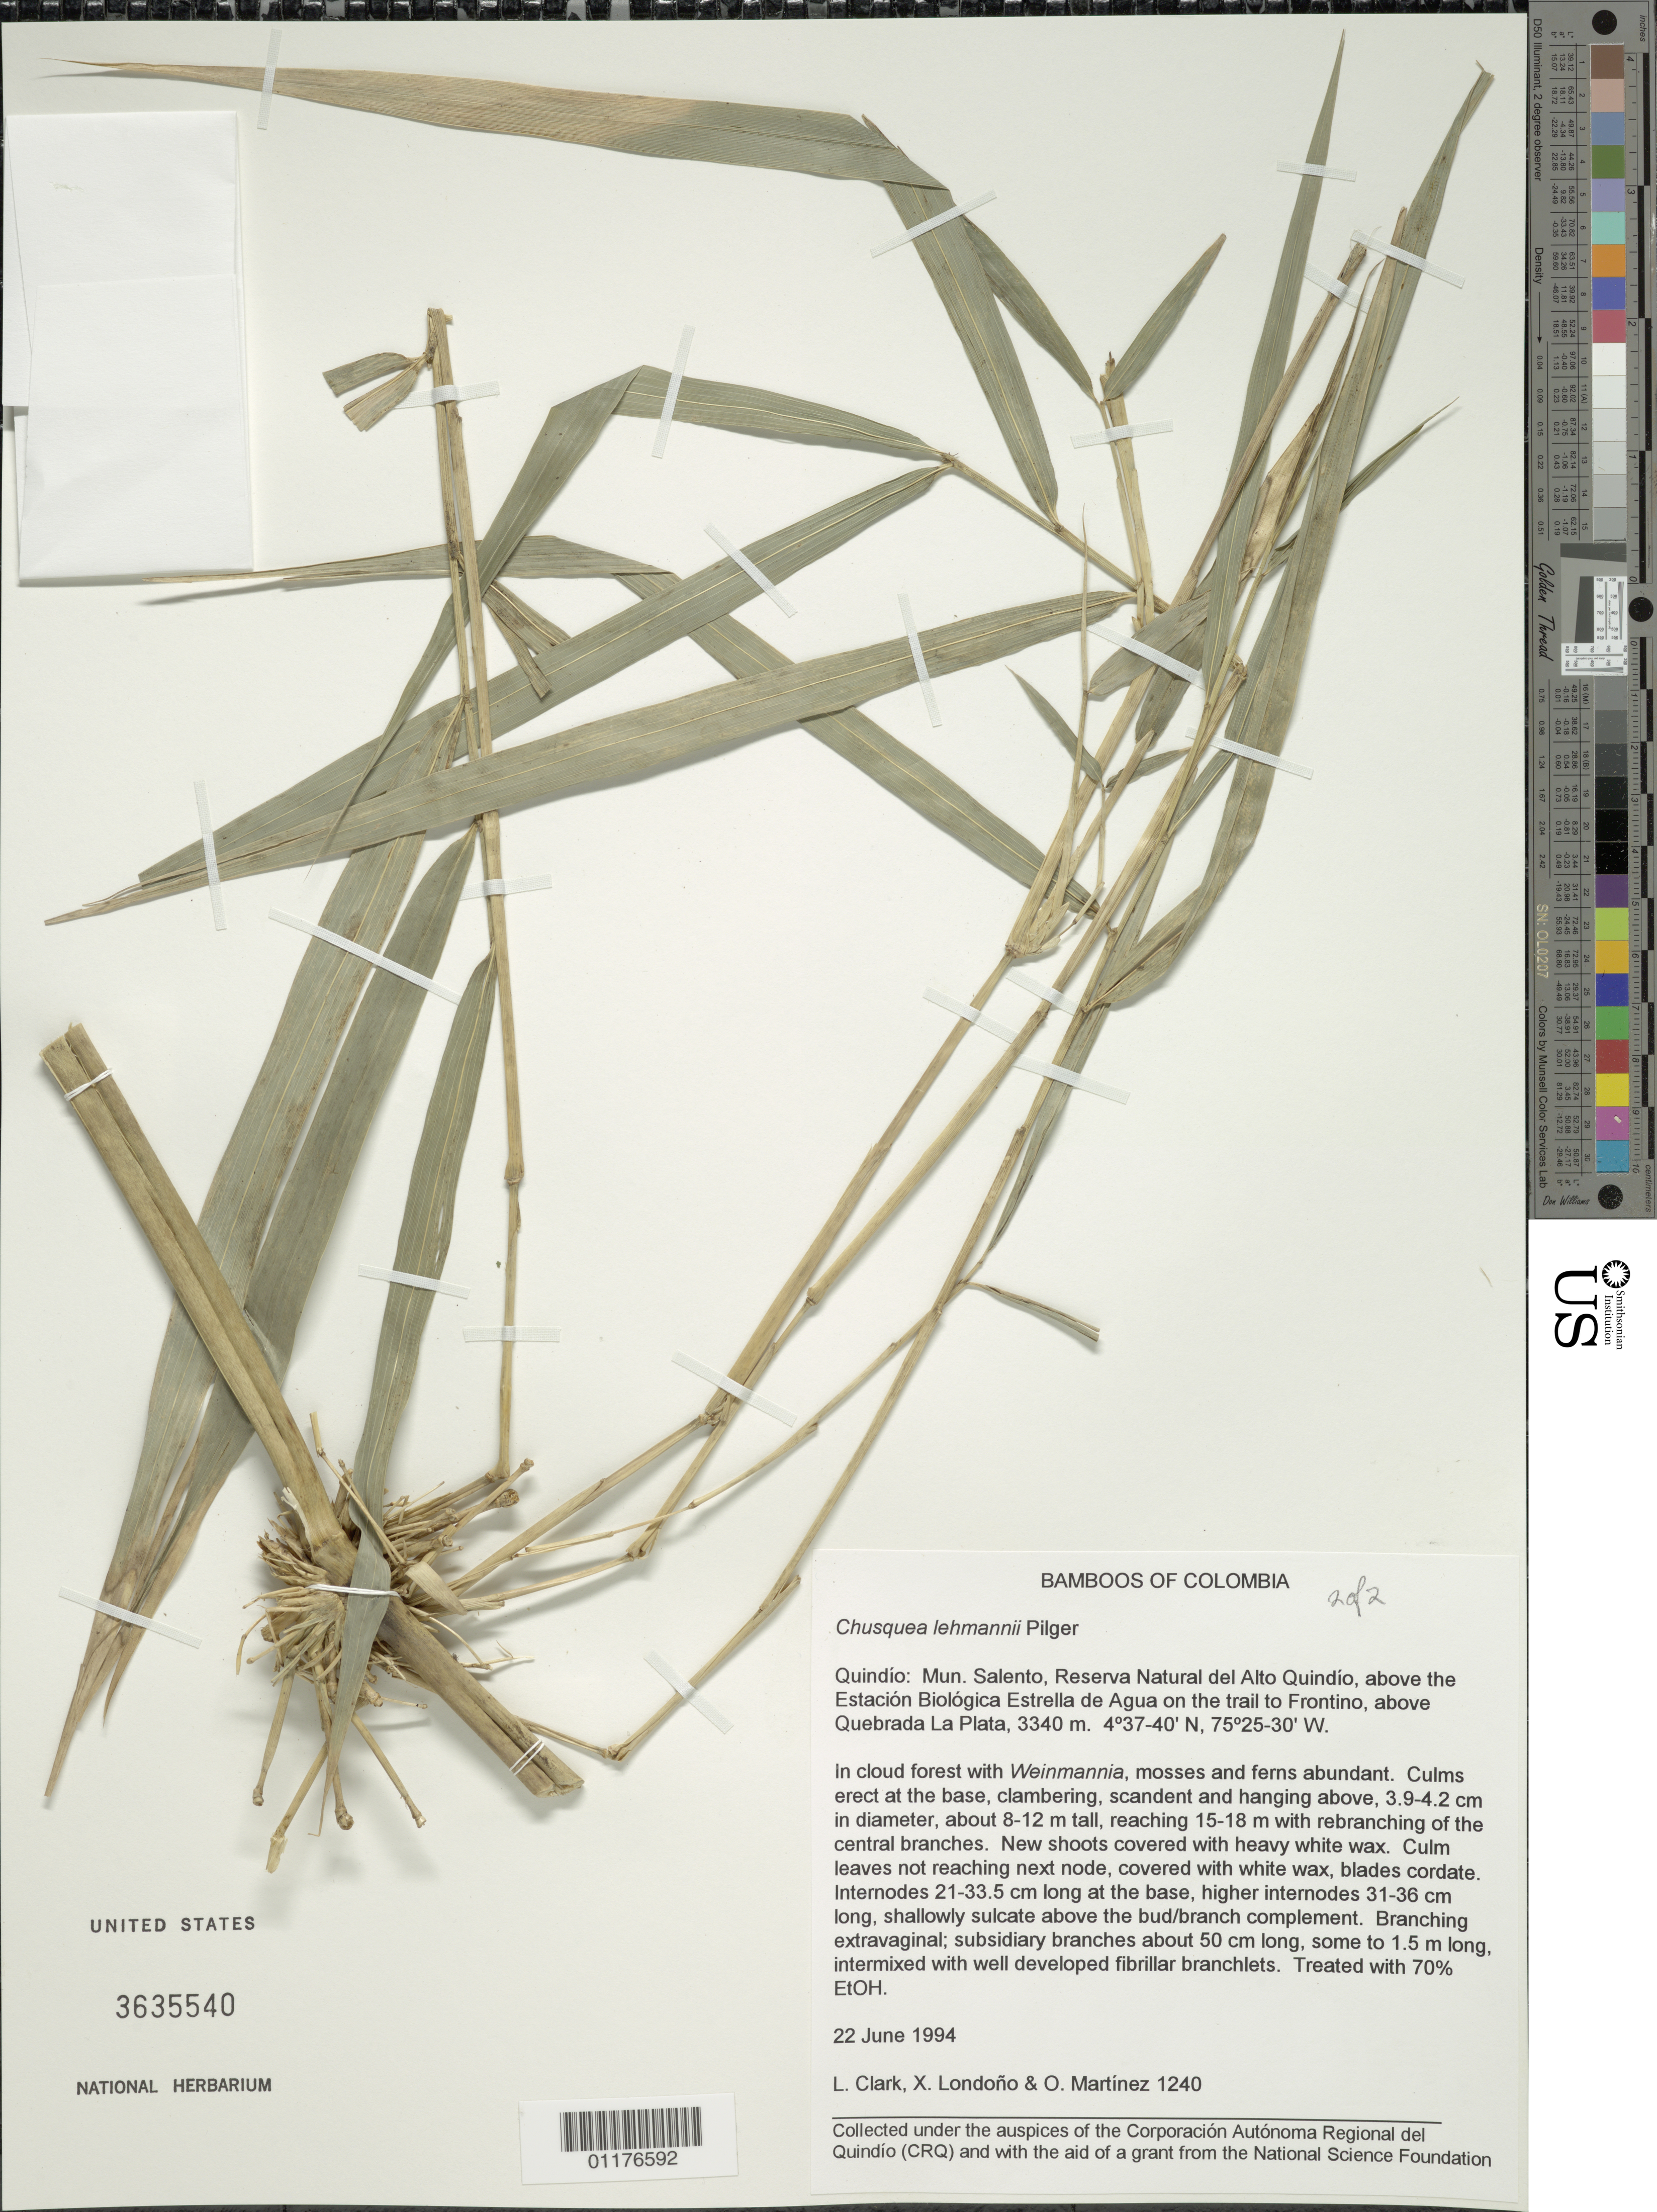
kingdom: Plantae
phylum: Tracheophyta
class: Liliopsida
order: Poales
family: Poaceae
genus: Chusquea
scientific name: Chusquea lehmannii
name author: Pilg.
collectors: L. G. Clark, X. Londoño & O. Martínez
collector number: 1240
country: Colombia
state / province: Quindío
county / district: Salento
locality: Reserva Natural de Alto Quindio, above the Estacion Biologica Estralla de Aqua on the trail to Frontino, above Quebrada La Plata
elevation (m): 3340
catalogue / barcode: US 3635540